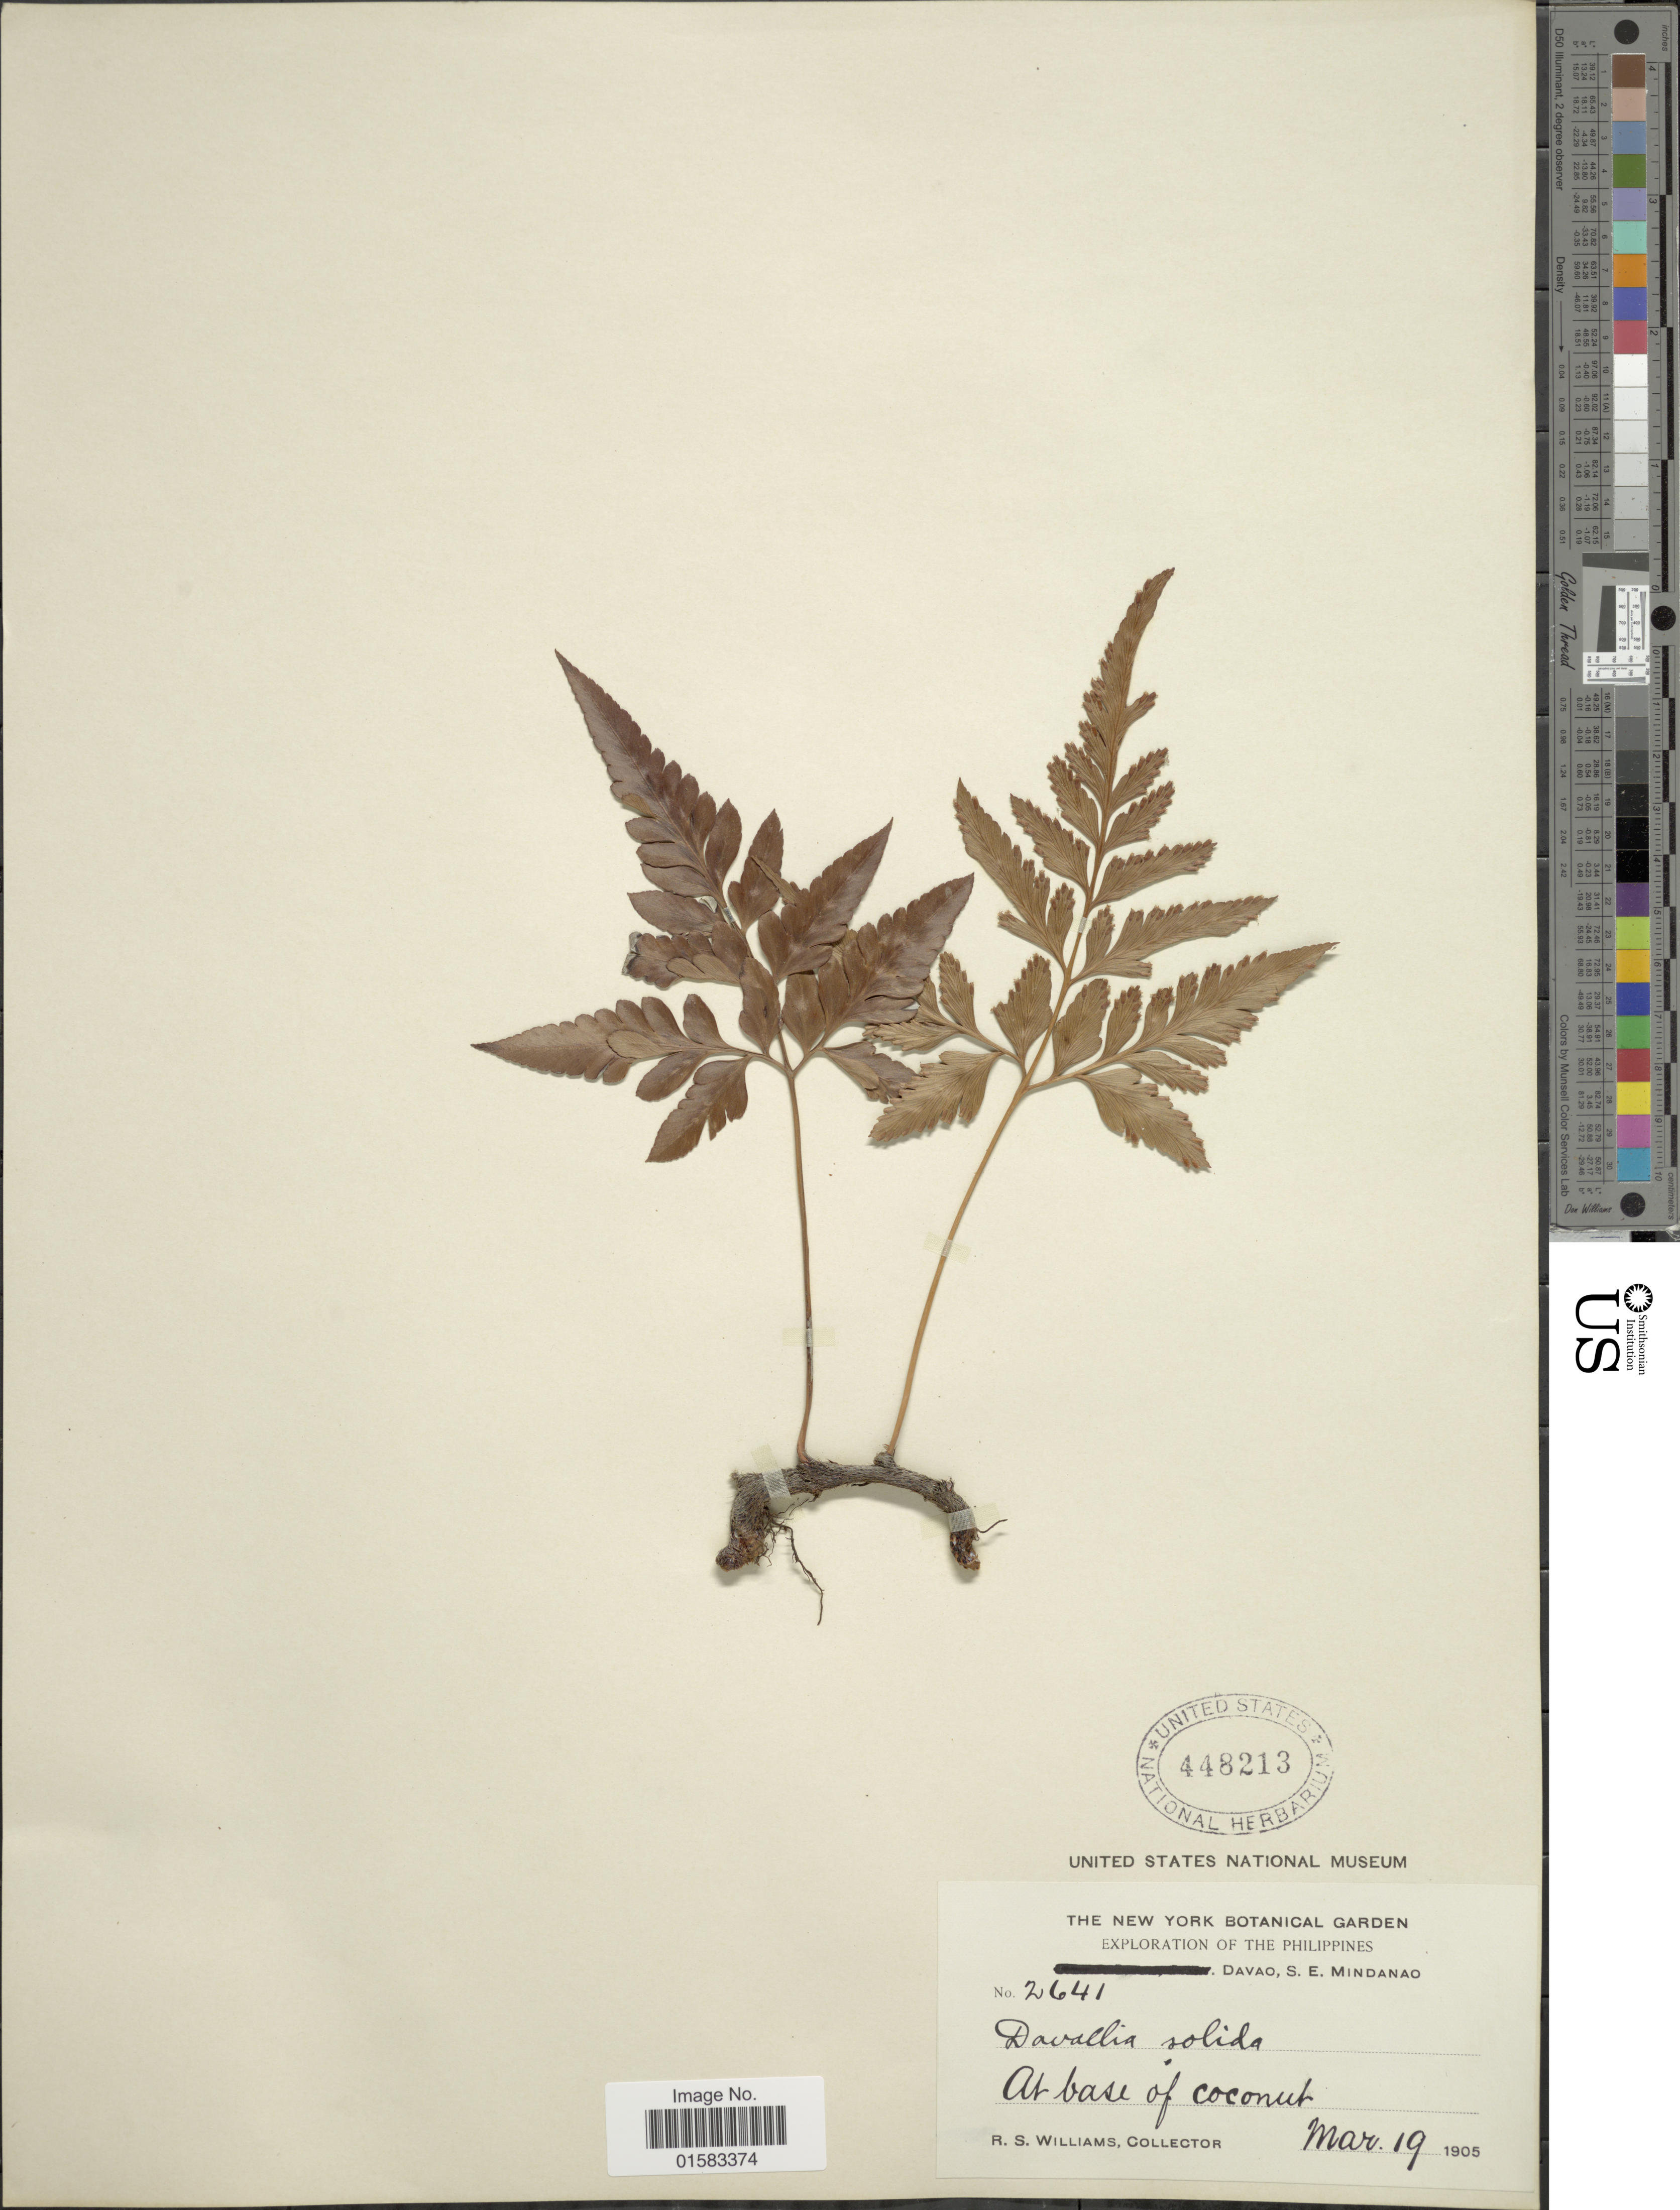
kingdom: Plantae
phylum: Tracheophyta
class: Polypodiopsida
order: Polypodiales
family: Davalliaceae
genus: Davallia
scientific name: Davallia solida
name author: (G. Forst.) Sw.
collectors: R. S. Williams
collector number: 2641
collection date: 1905-03-19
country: Philippines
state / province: Davao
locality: S.E. Mindanao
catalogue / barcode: US 448213